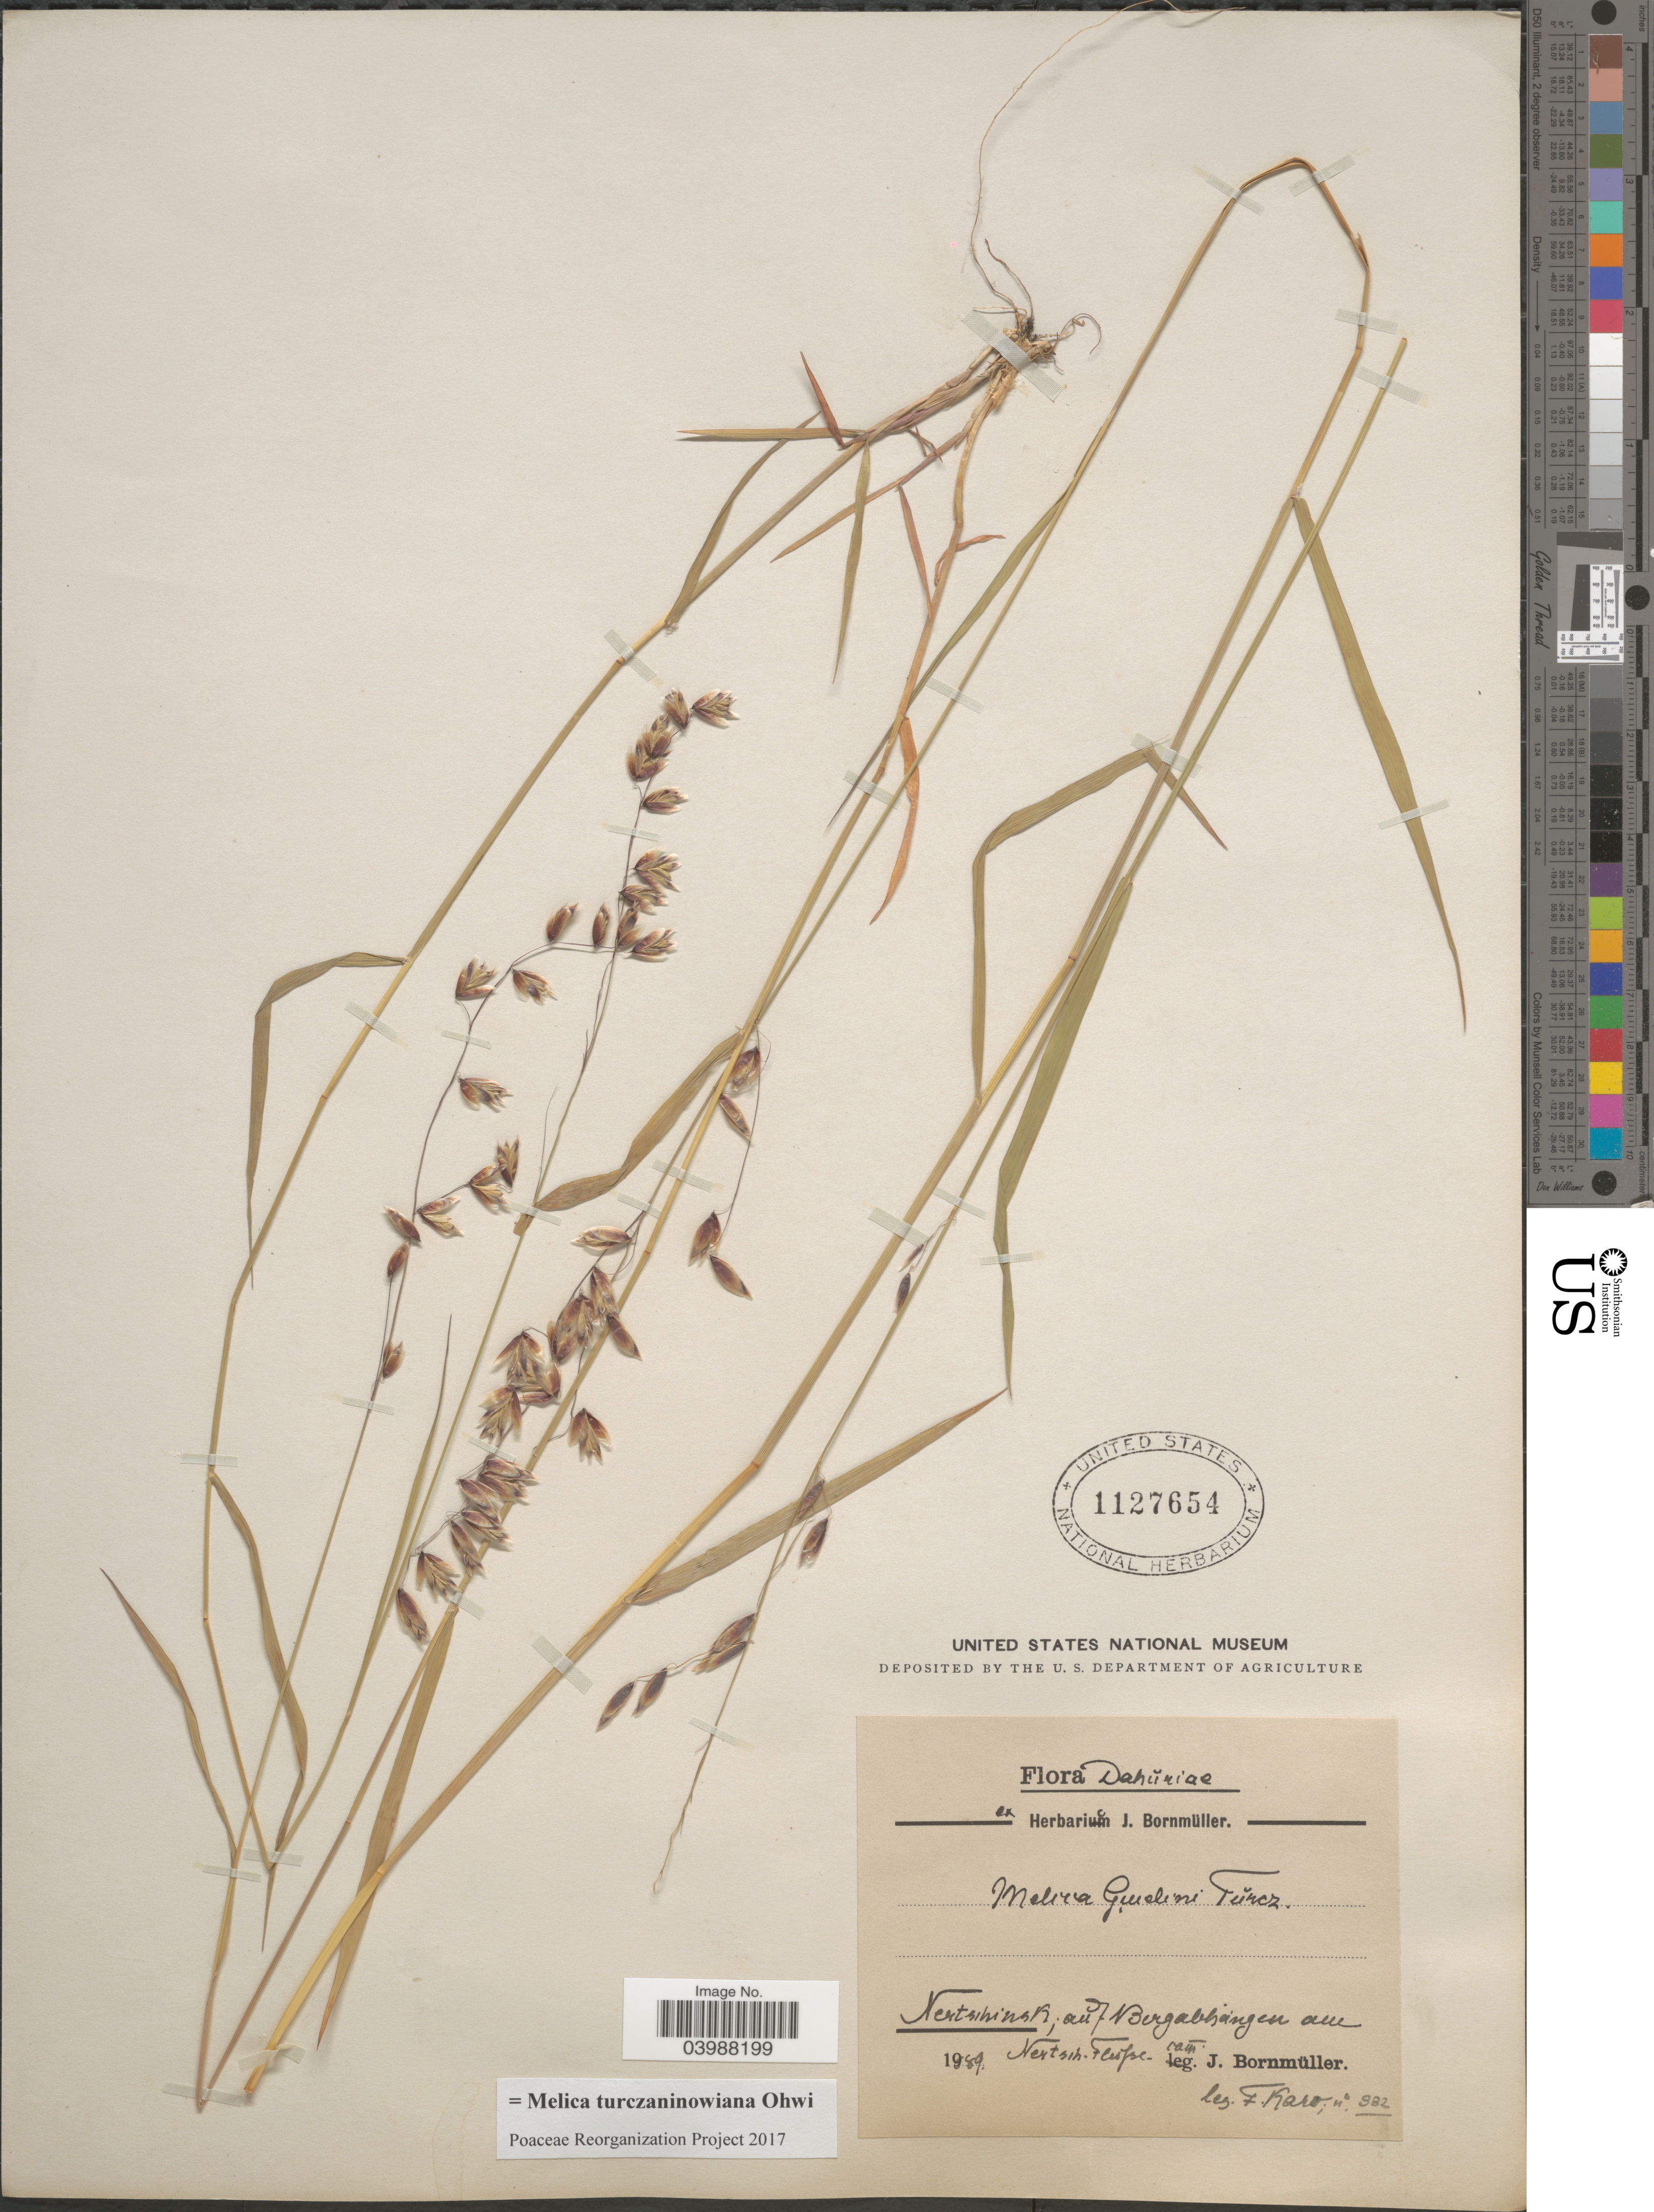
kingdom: Plantae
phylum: Tracheophyta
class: Liliopsida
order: Poales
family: Poaceae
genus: Melica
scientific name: Melica turczaninowiana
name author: Ohwi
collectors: F. Karo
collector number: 382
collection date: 1889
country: Russian Federation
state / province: Zabaykalsky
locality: Dahŭriae. Nertschinsk, auf Bergabhangen am Nertish-Fenfse.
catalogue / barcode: US 1127654